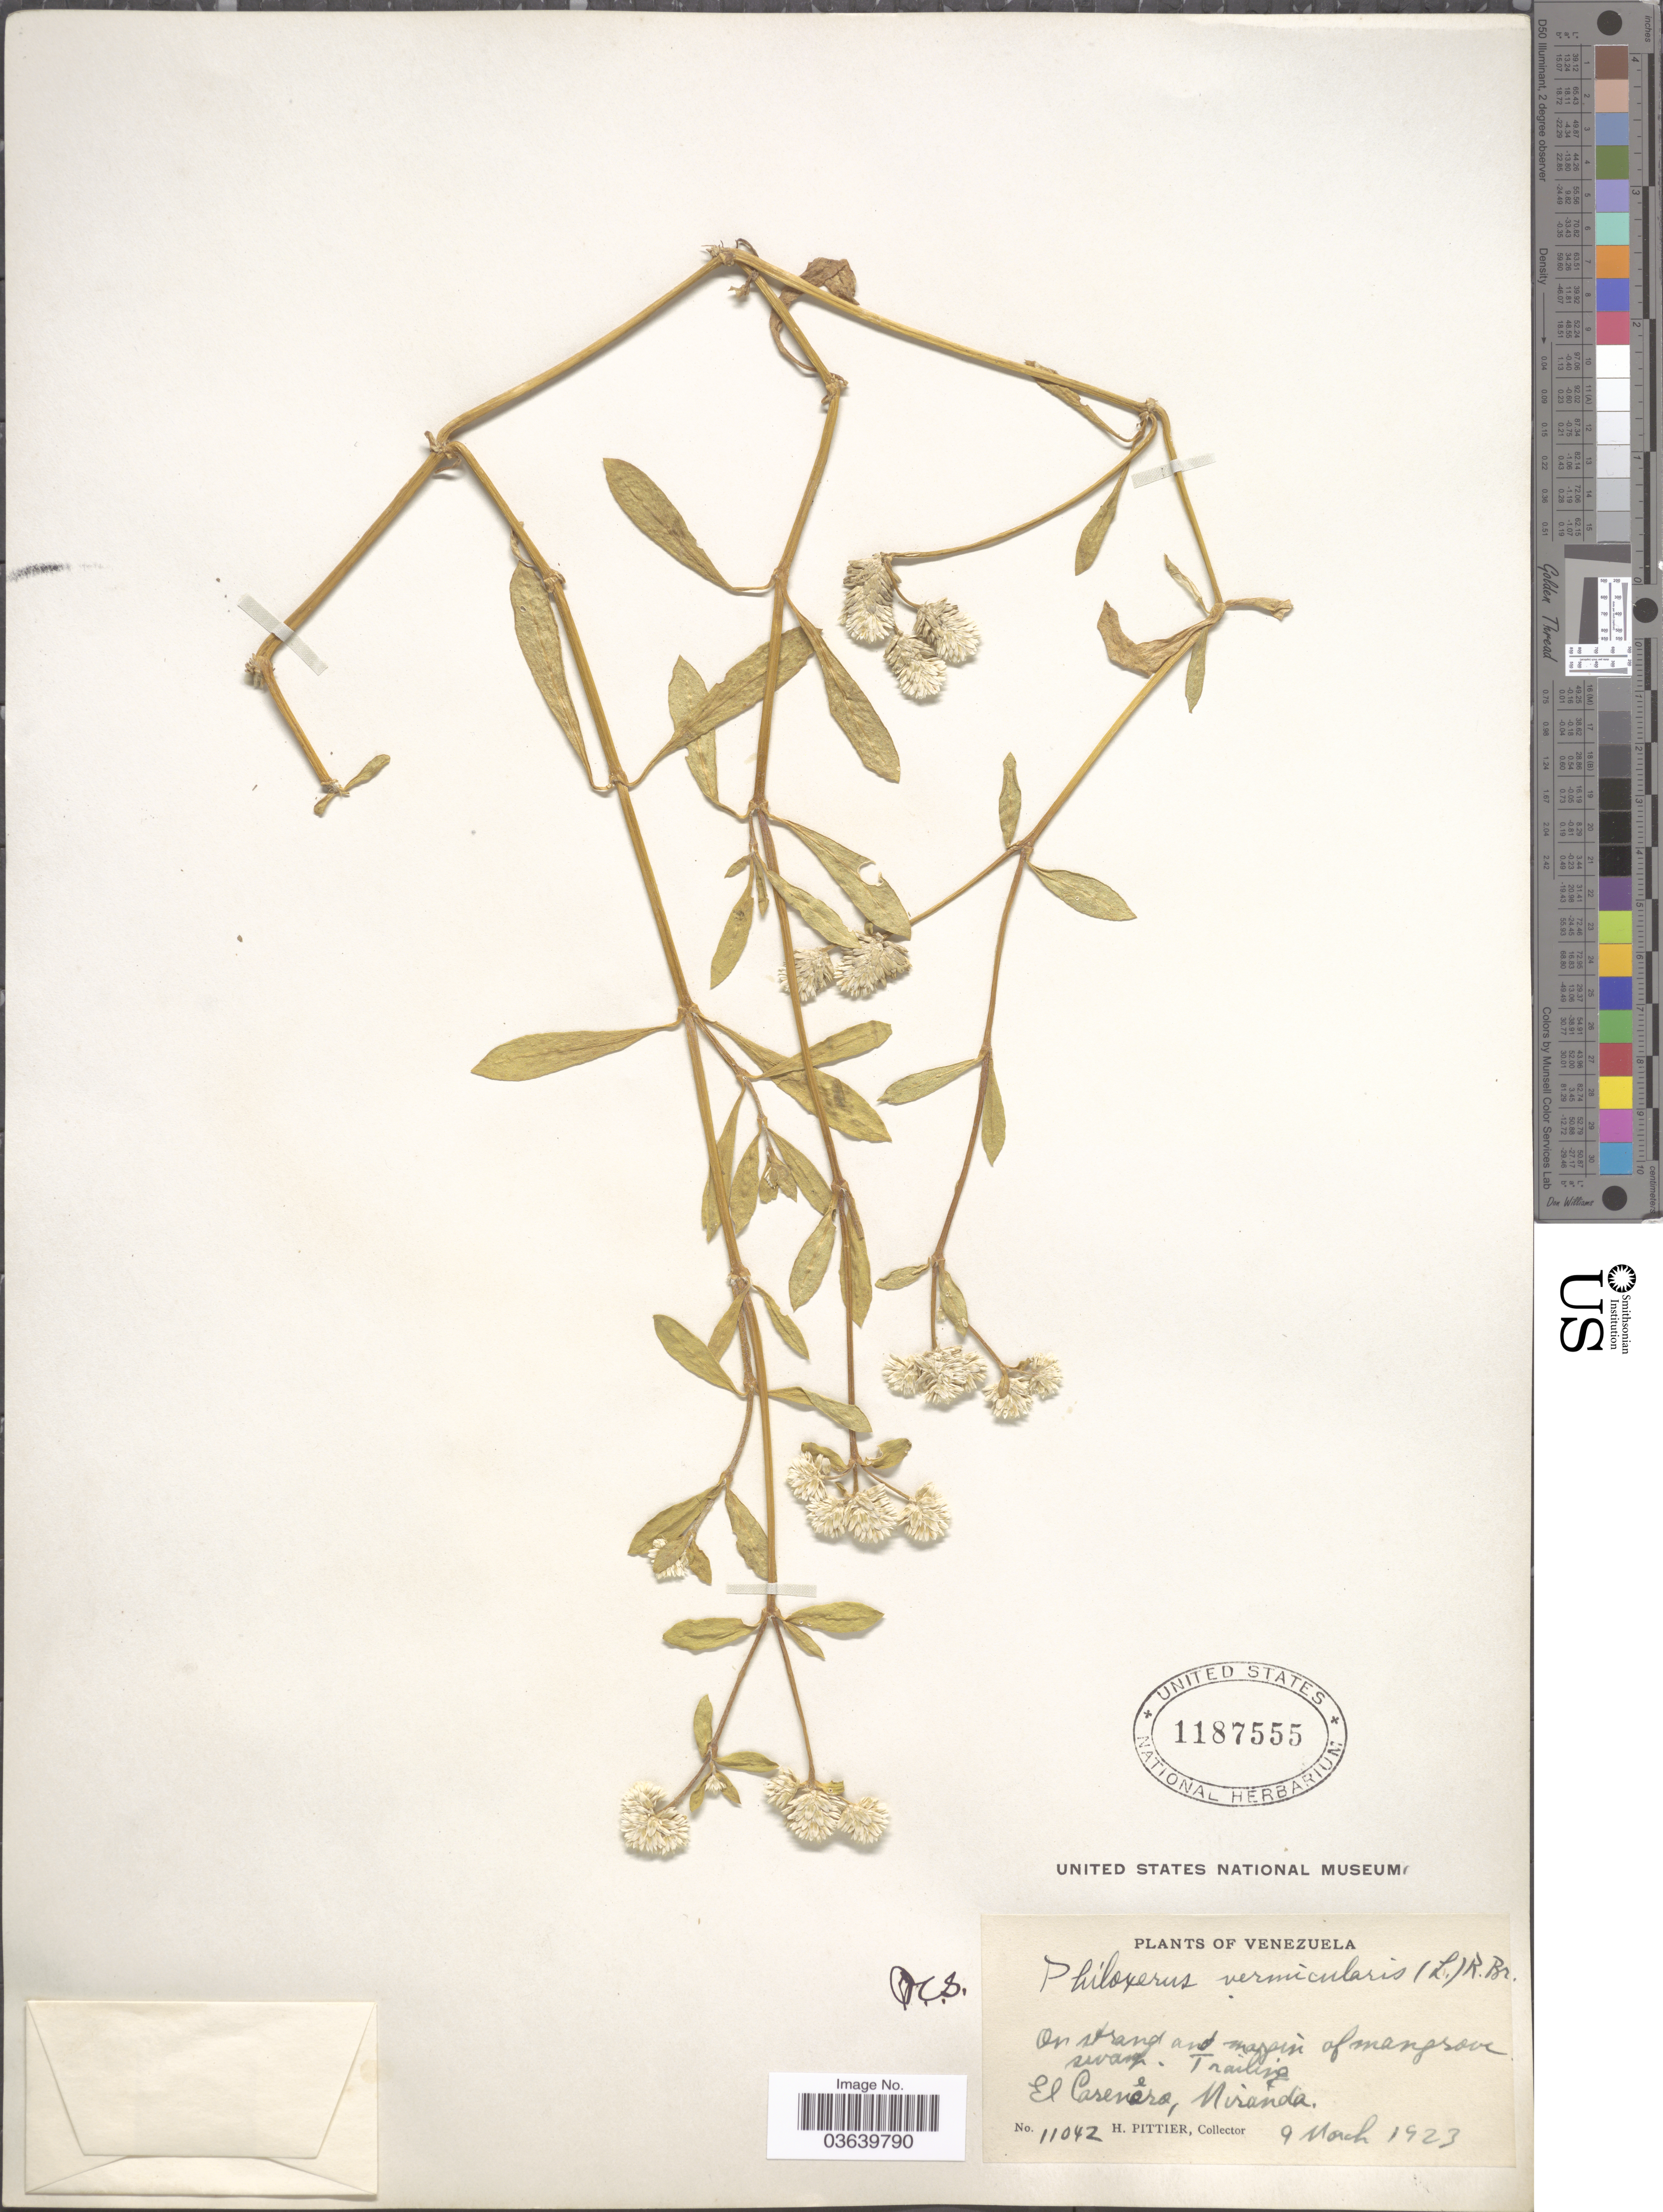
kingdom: Plantae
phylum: Tracheophyta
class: Magnoliopsida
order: Caryophyllales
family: Amaranthaceae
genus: Gomphrena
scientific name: Gomphrena vermicularis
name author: L.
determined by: Strong, Mark T., (BOT), Smithsonian Institution - National Museum of Natural History (UNITED STATES)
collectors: H. F. Pittier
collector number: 11042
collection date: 1923-03-09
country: Venezuela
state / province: Miranda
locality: Trailing, El Carenero.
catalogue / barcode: US 1187555